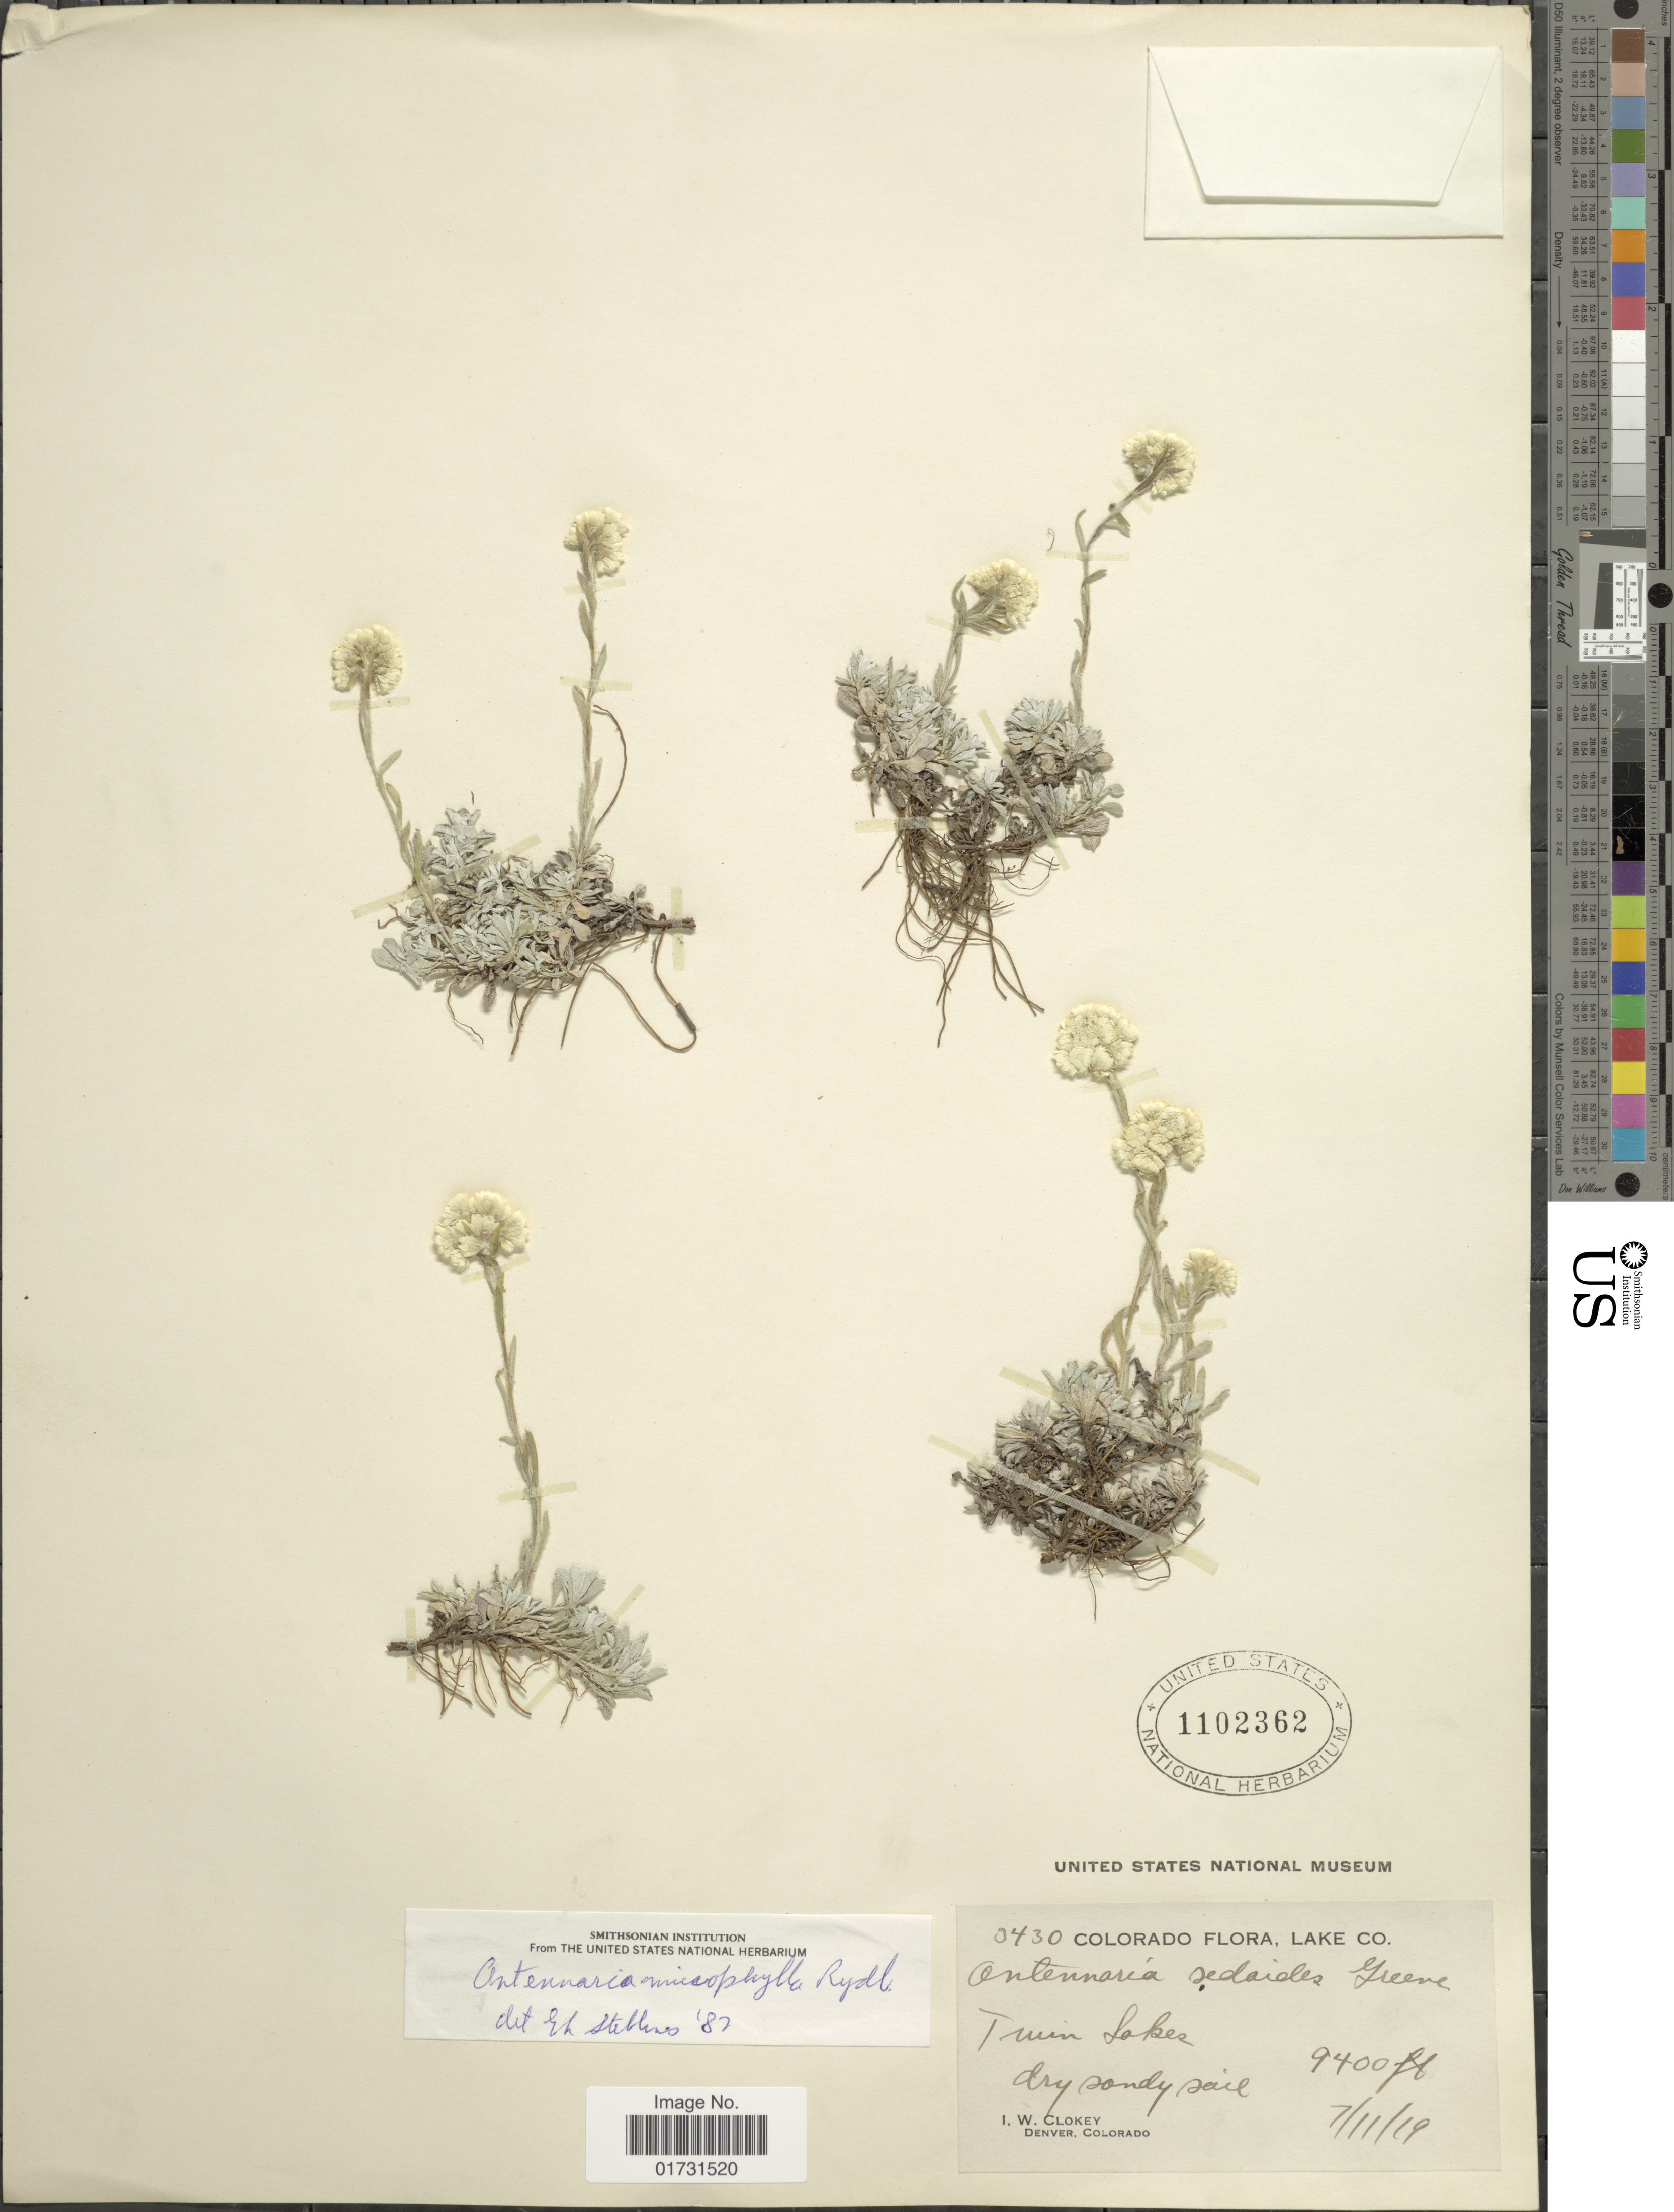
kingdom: Plantae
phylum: Tracheophyta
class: Magnoliopsida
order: Asterales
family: Asteraceae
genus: Antennaria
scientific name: Antennaria microphylla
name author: Rydb.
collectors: I. W. Clokey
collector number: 3430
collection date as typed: Transcribed d/m/y: 11/7/19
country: United States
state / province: Colorado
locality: Lake Co. Twin Lake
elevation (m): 2865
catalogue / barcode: US 1102362